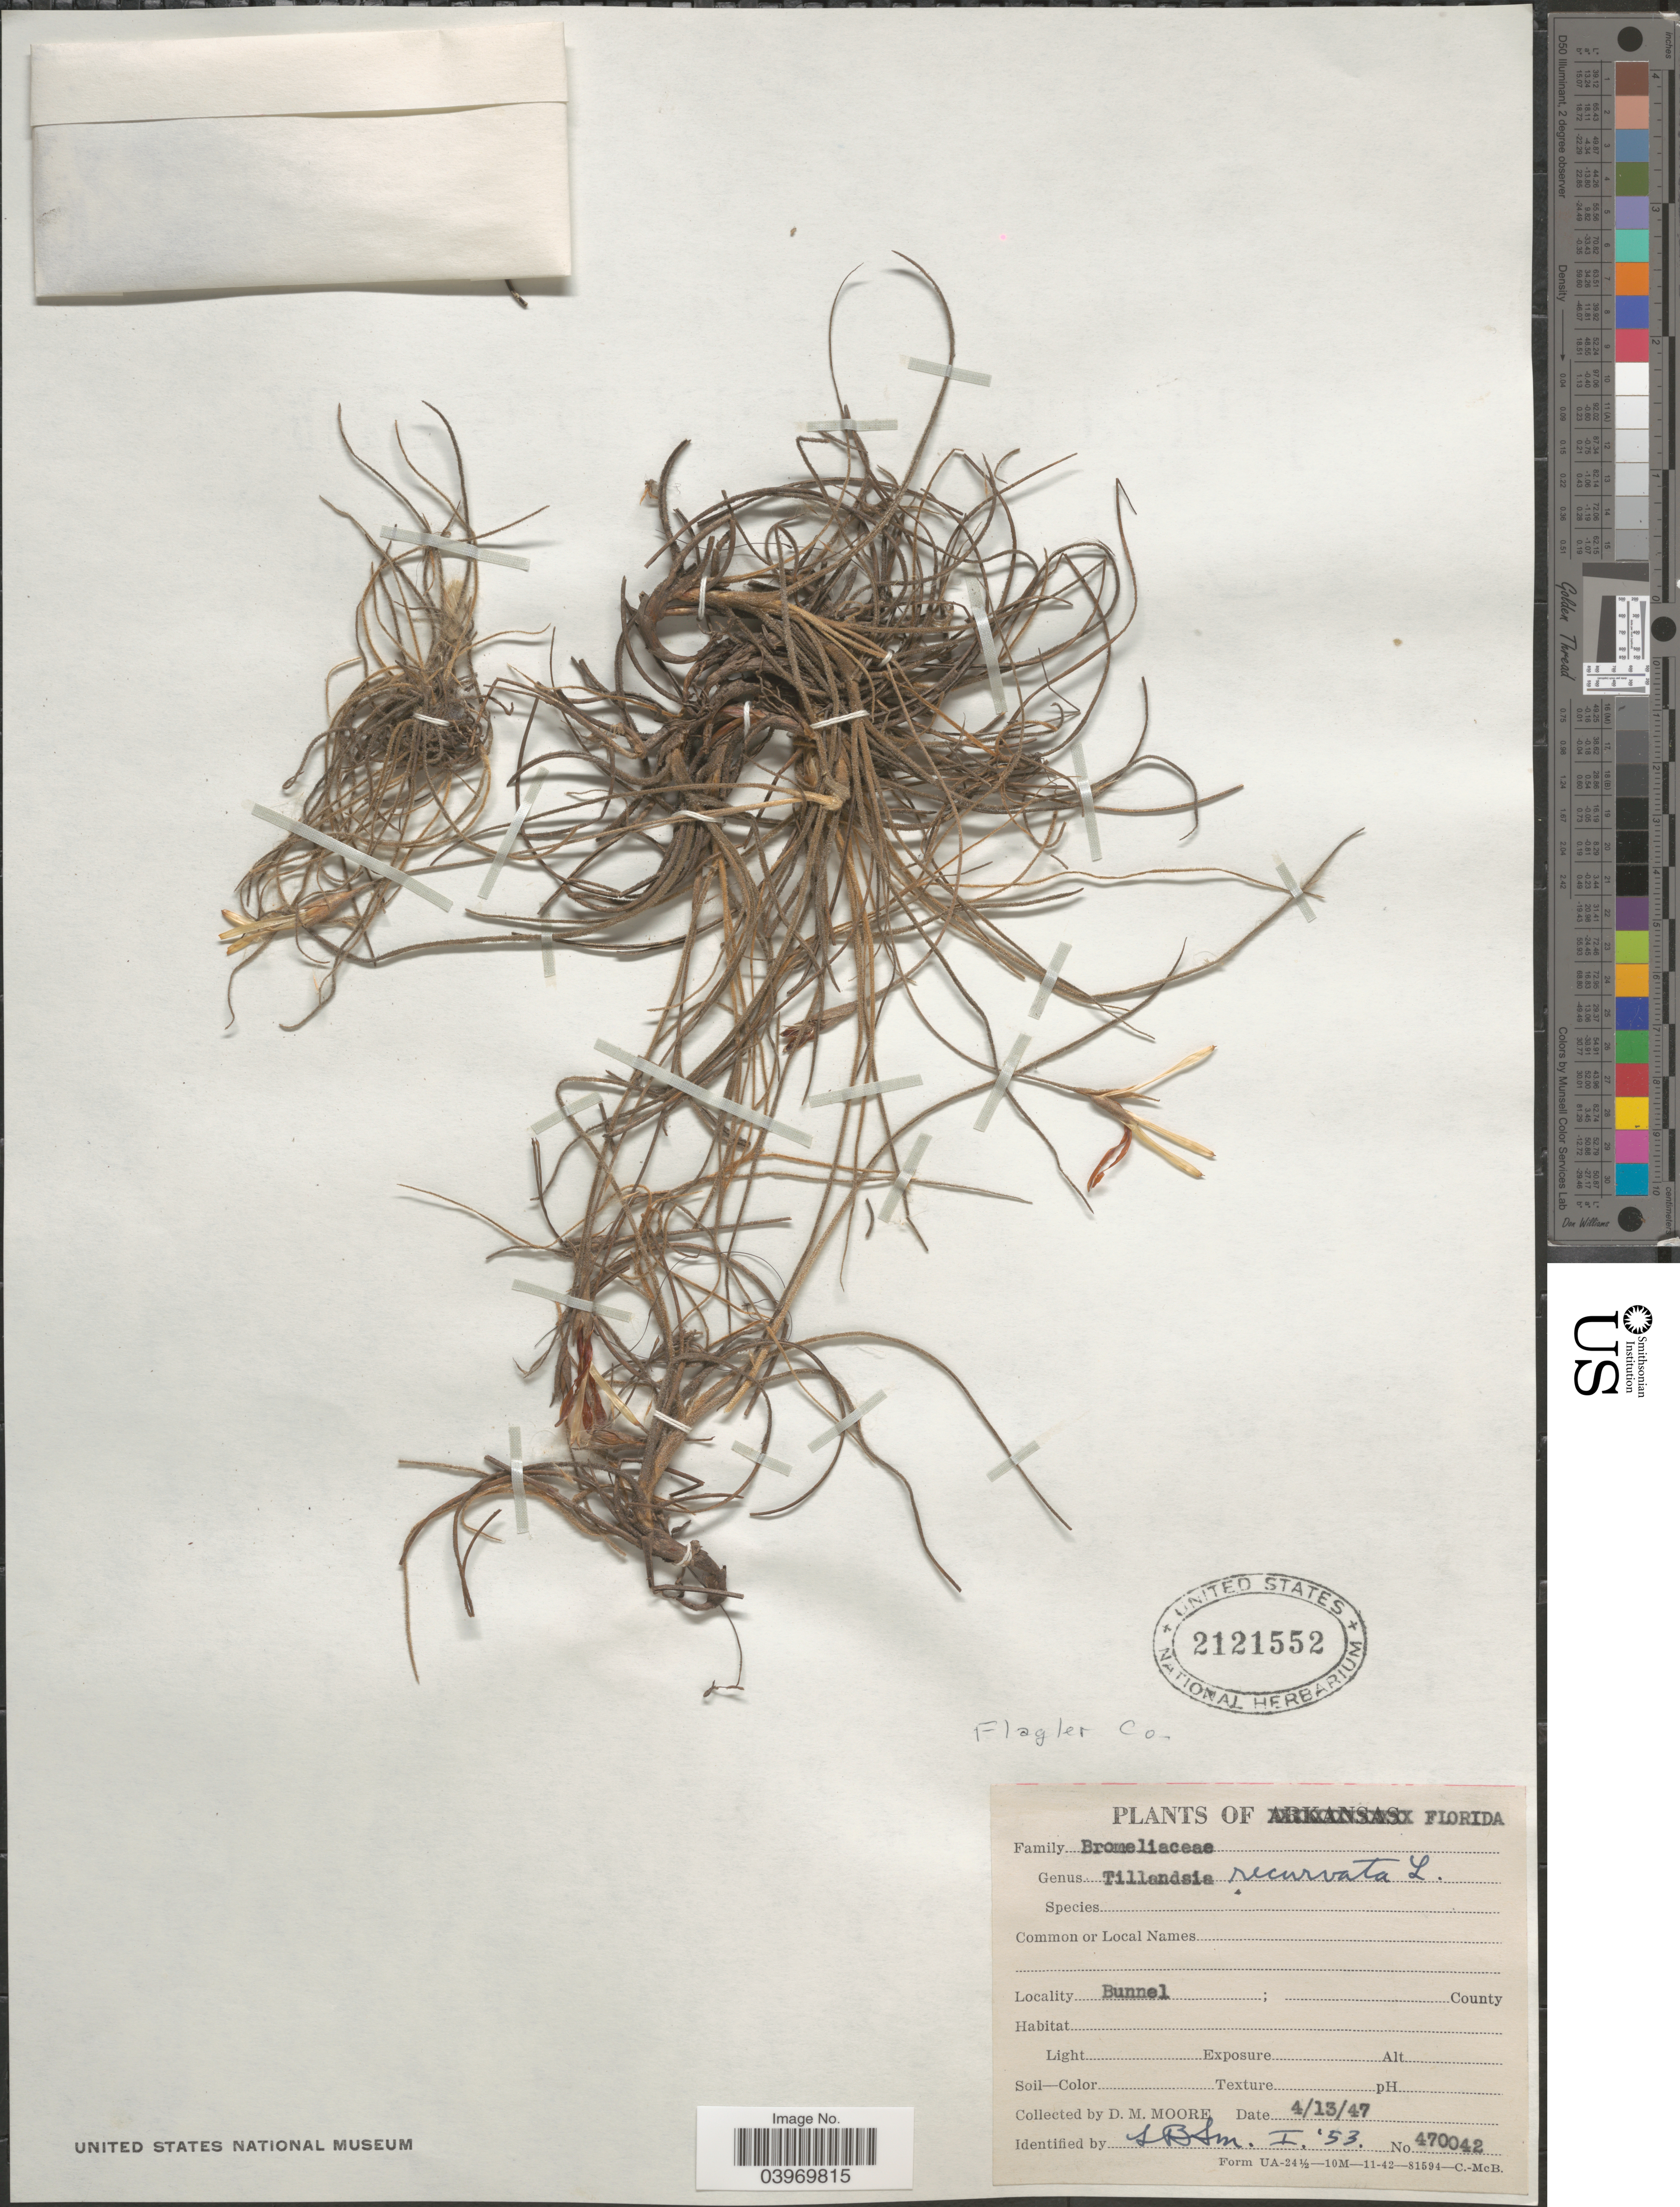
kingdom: Plantae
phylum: Tracheophyta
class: Liliopsida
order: Poales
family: Bromeliaceae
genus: Tillandsia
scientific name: Tillandsia recurvata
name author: L.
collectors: D. Moore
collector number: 470042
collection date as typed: Transcribed d/m/y: 13/4/47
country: United States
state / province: Florida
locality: Bunnel. Flagler Co.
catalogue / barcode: US 2121552